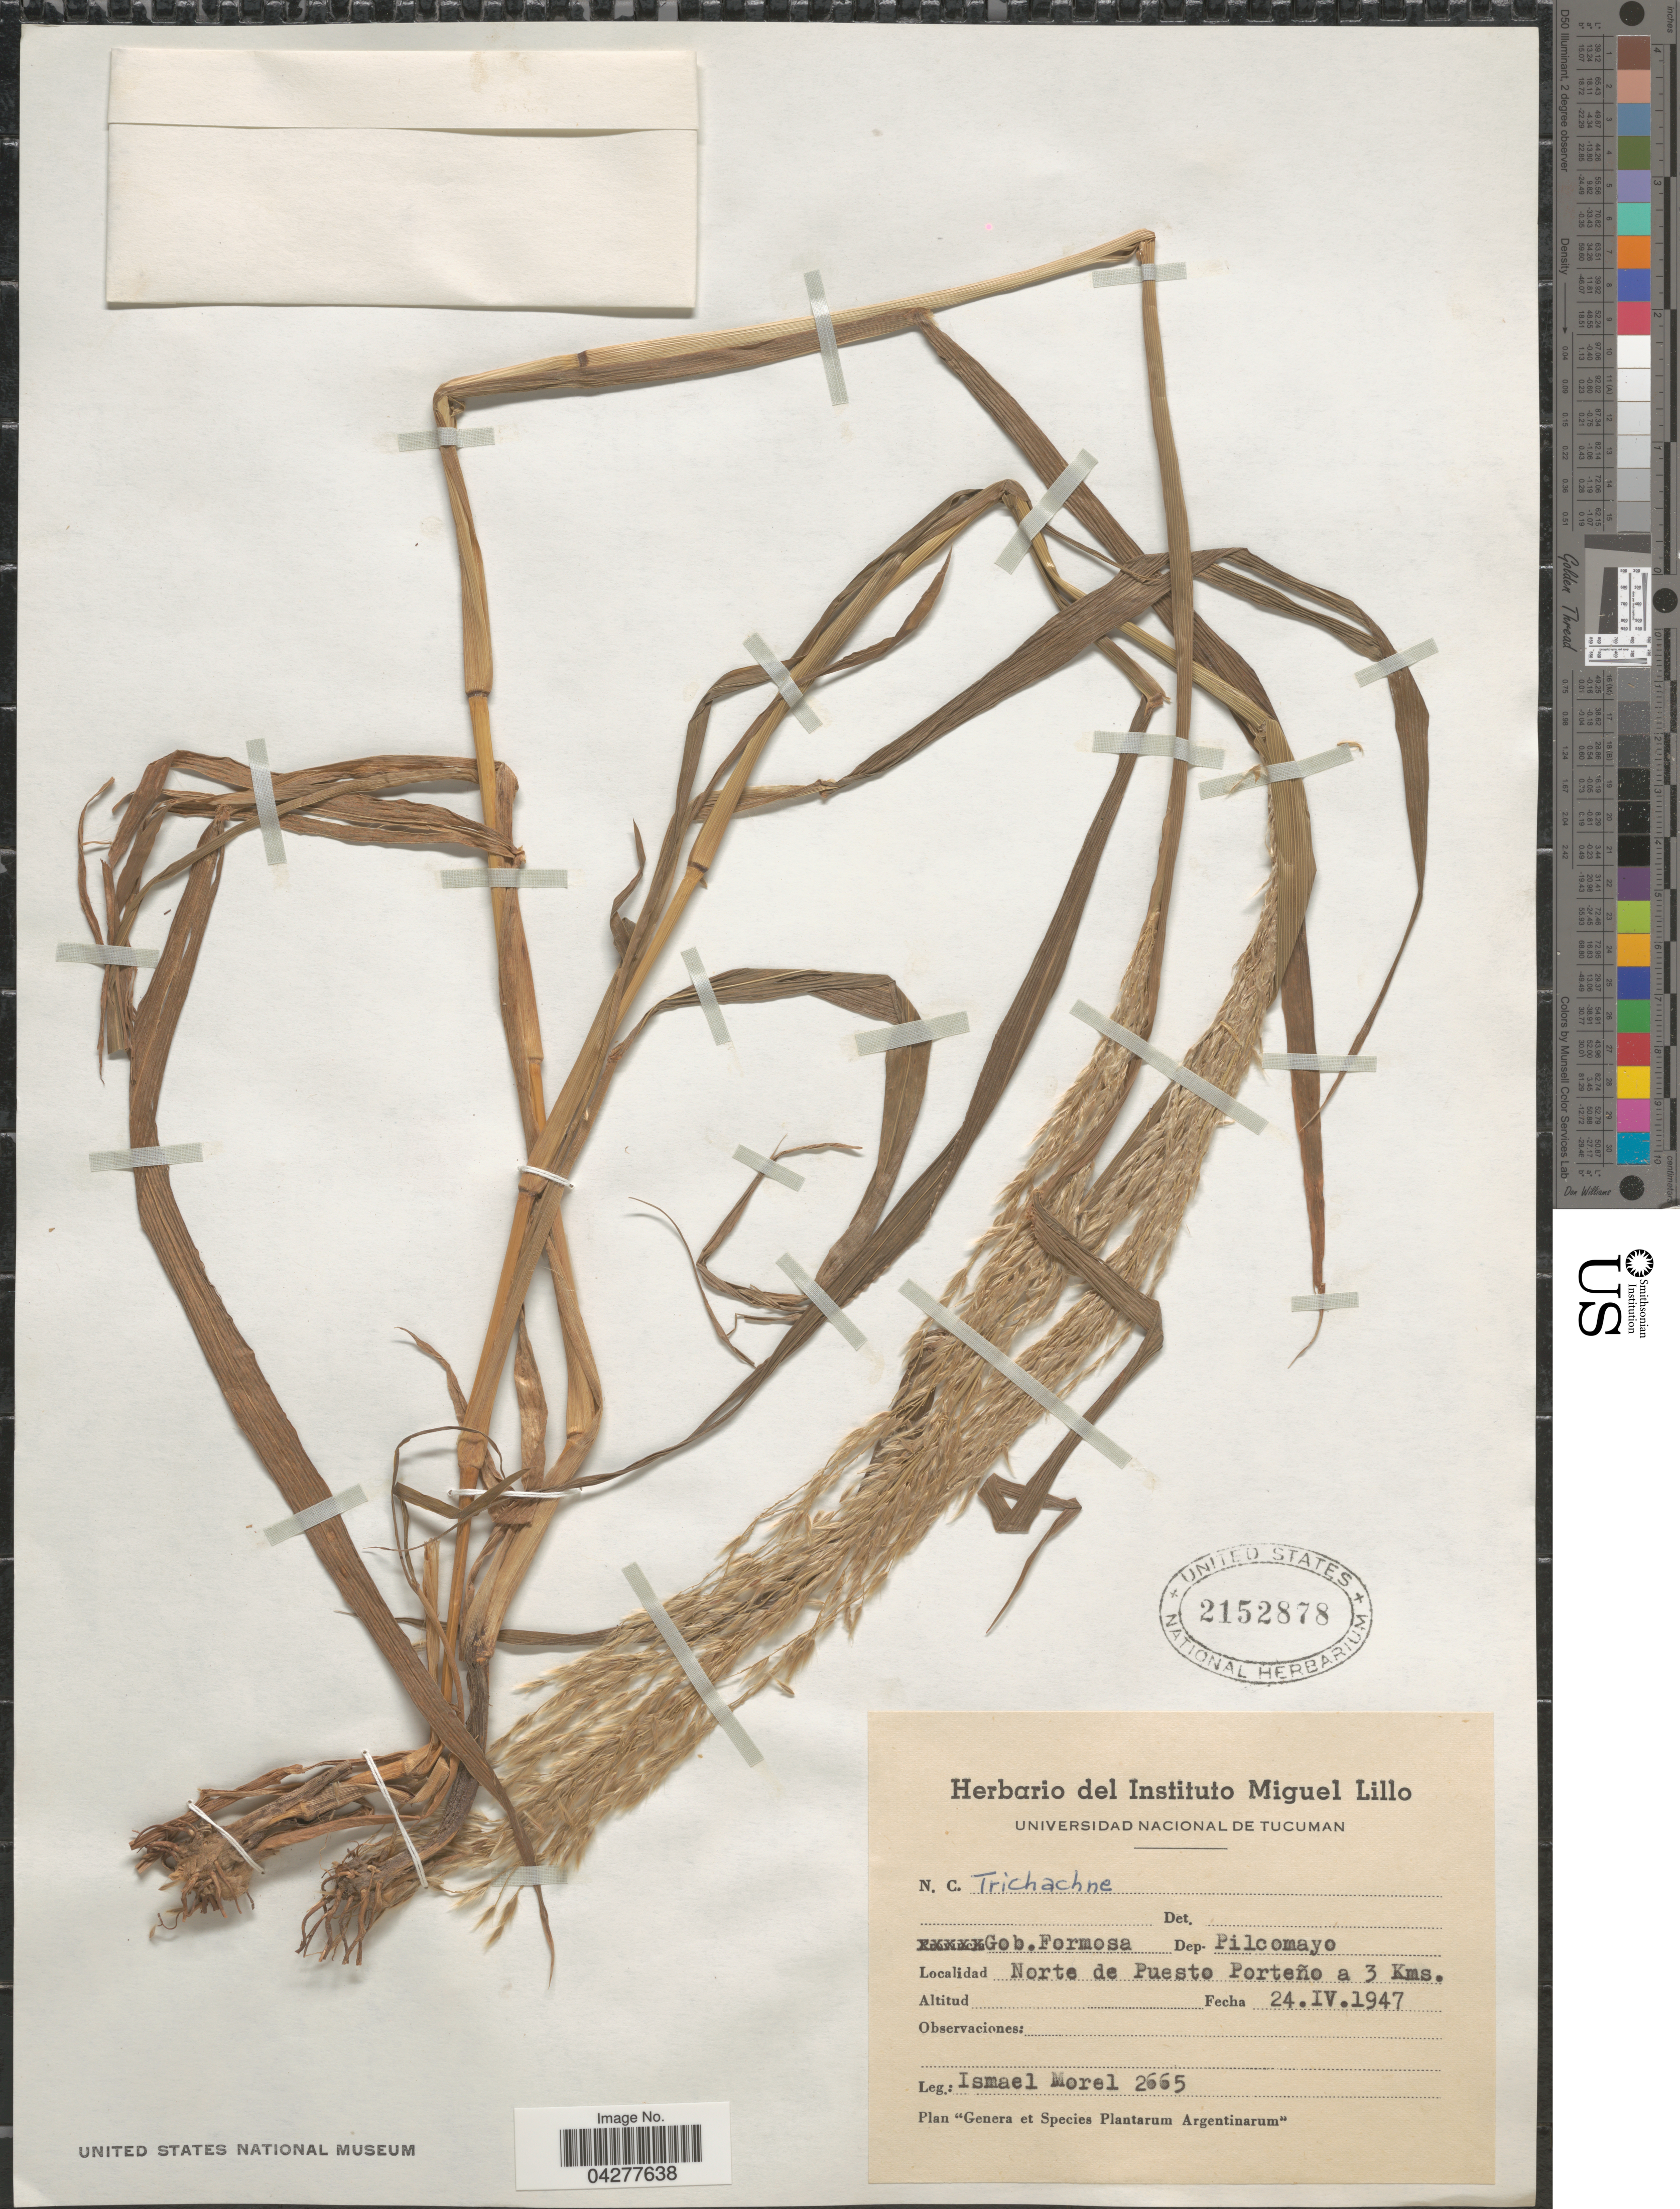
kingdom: Plantae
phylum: Tracheophyta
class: Liliopsida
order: Poales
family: Poaceae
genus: Digitaria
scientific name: Digitaria sp.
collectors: I. Morel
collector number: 2665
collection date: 1947-04-24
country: Argentina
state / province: Formosa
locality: Gob. Formosa. Dep. Pilcomayo. Norte de Puesto Porteño a 3 Kms.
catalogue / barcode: US 2152878